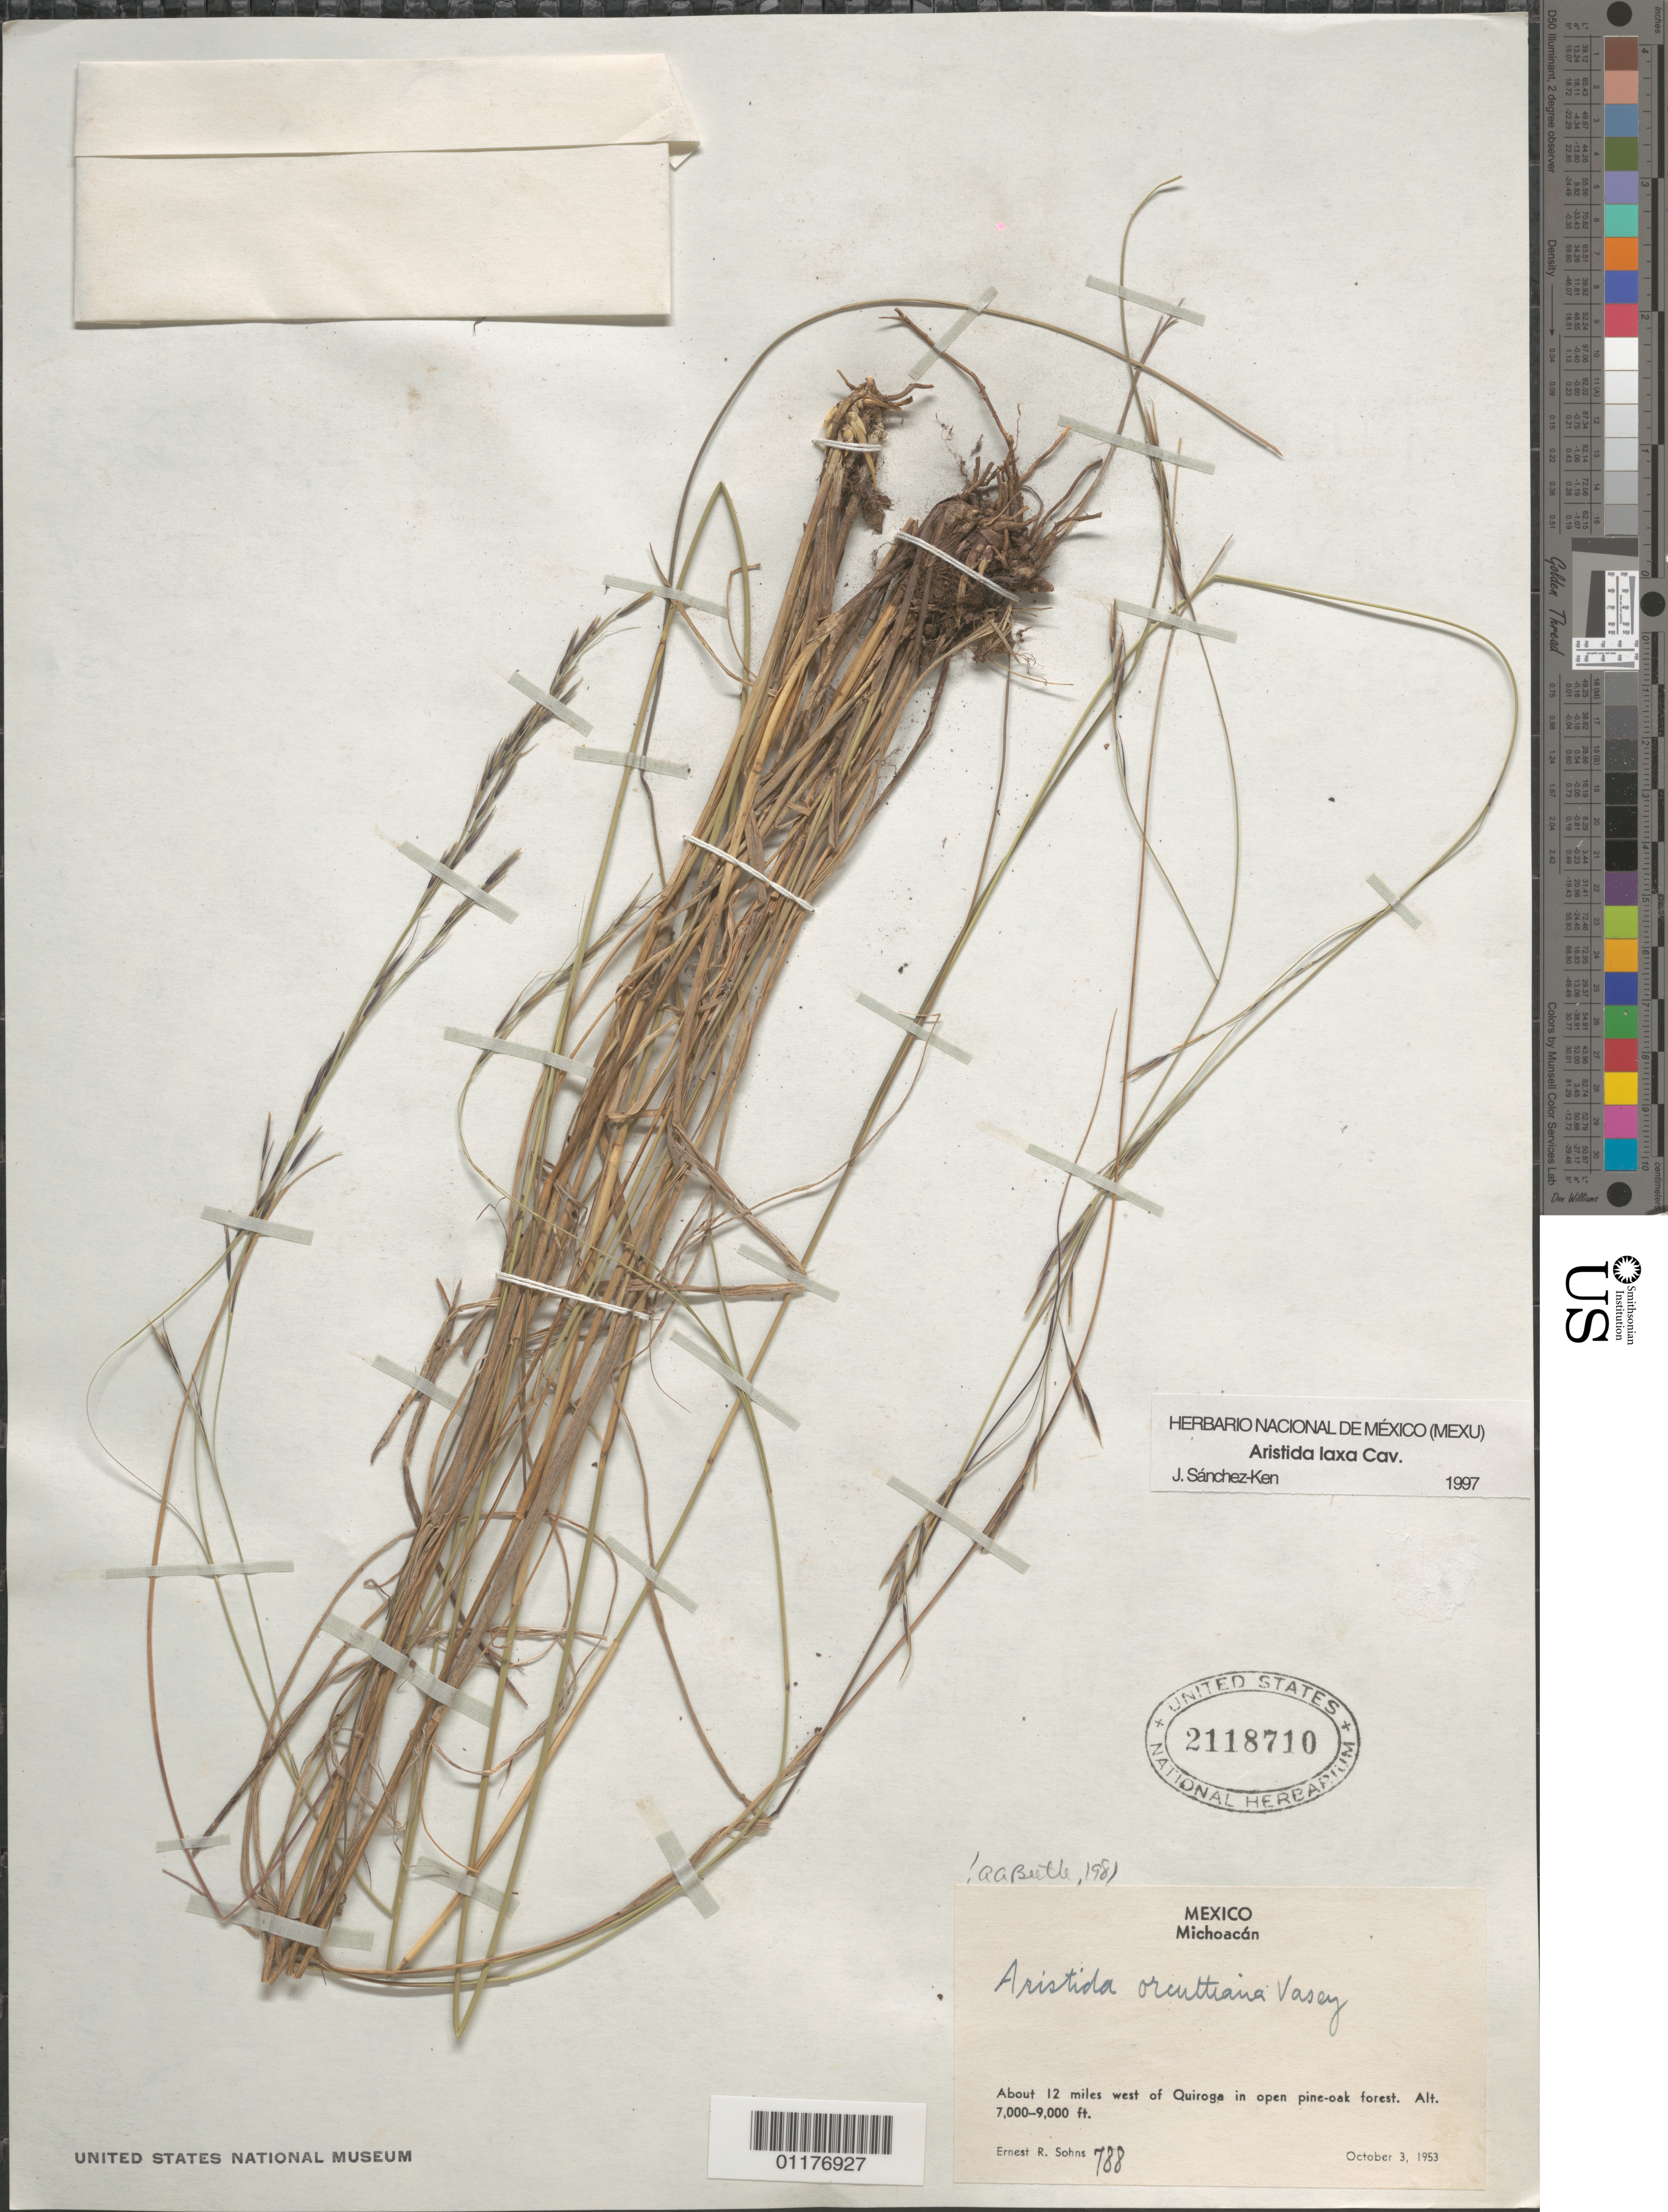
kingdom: Plantae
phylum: Tracheophyta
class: Liliopsida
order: Poales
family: Poaceae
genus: Aristida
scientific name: Aristida laxa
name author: Cav.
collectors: E. R. Sohns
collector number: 788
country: Mexico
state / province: Michoacán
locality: W of Quiroga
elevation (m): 2134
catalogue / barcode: US 2118710